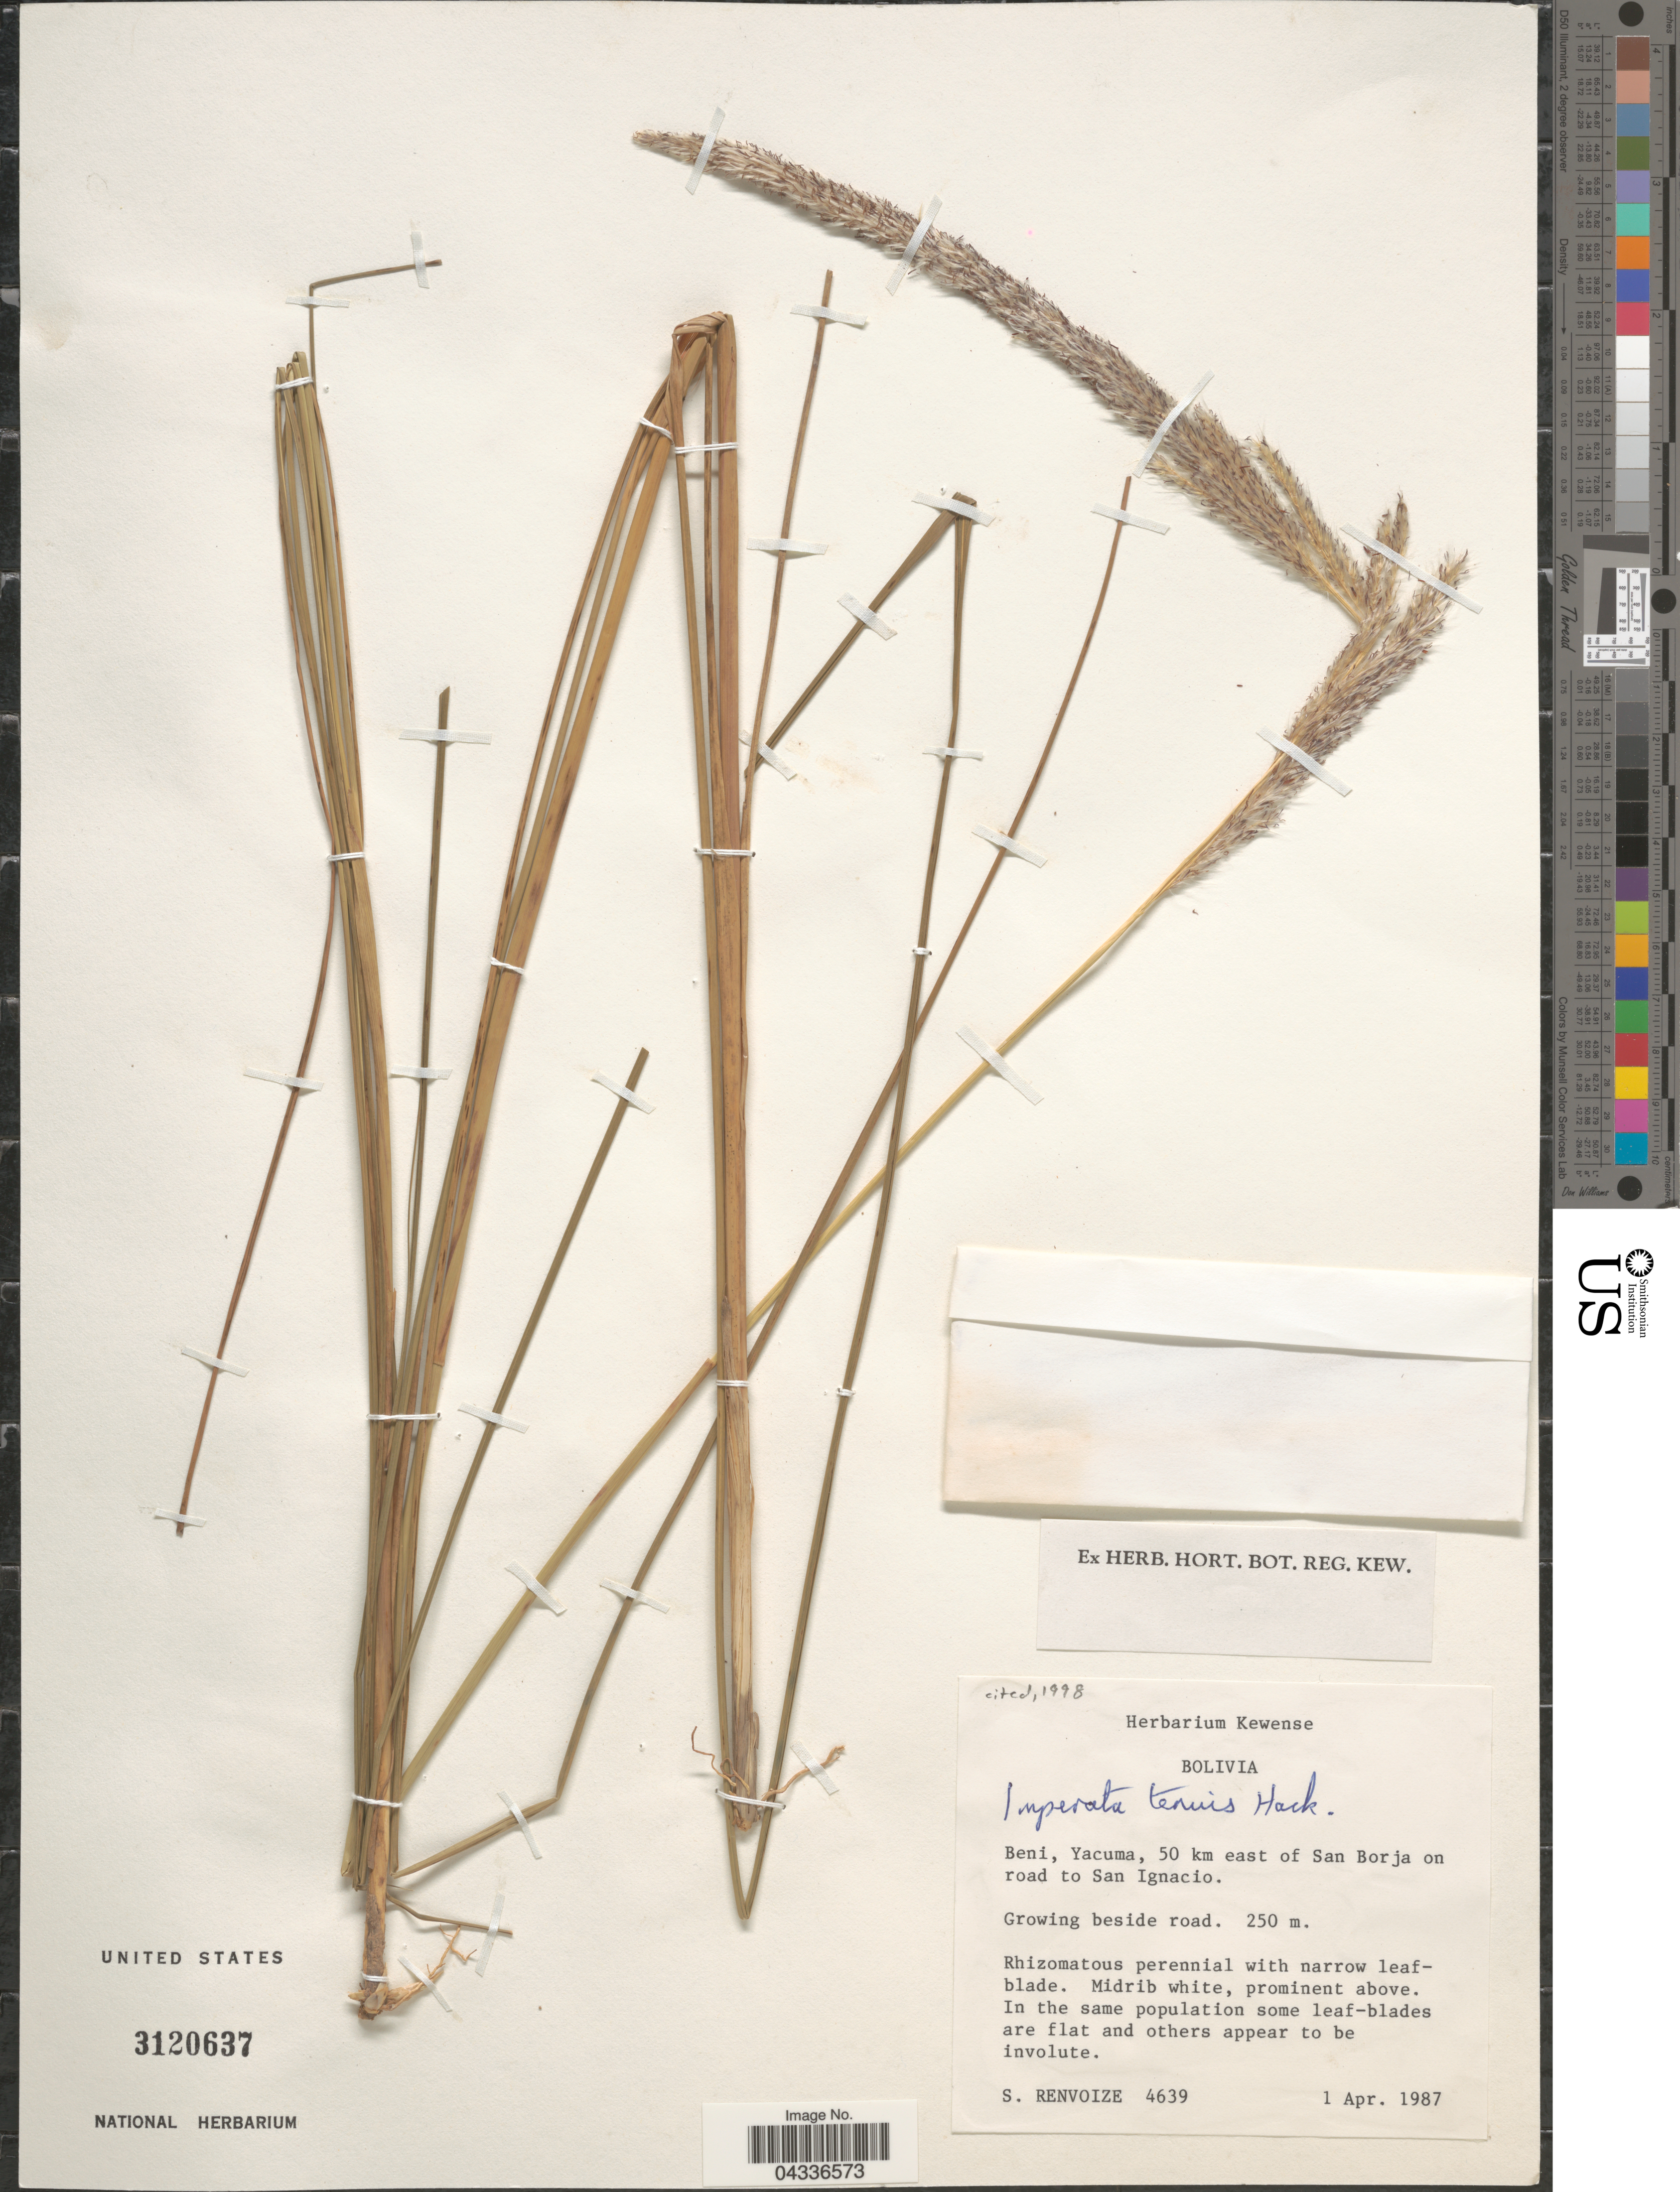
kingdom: Plantae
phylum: Tracheophyta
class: Liliopsida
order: Poales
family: Poaceae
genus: Imperata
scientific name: Imperata tenuis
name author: Hack.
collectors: S. A. Renvoize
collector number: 4639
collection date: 1987-04-01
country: Bolivia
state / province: Beni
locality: Yacuma, 50 km east of San Borja on road to San Ignacio. Growing beside road.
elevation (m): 250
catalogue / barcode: US 3120637